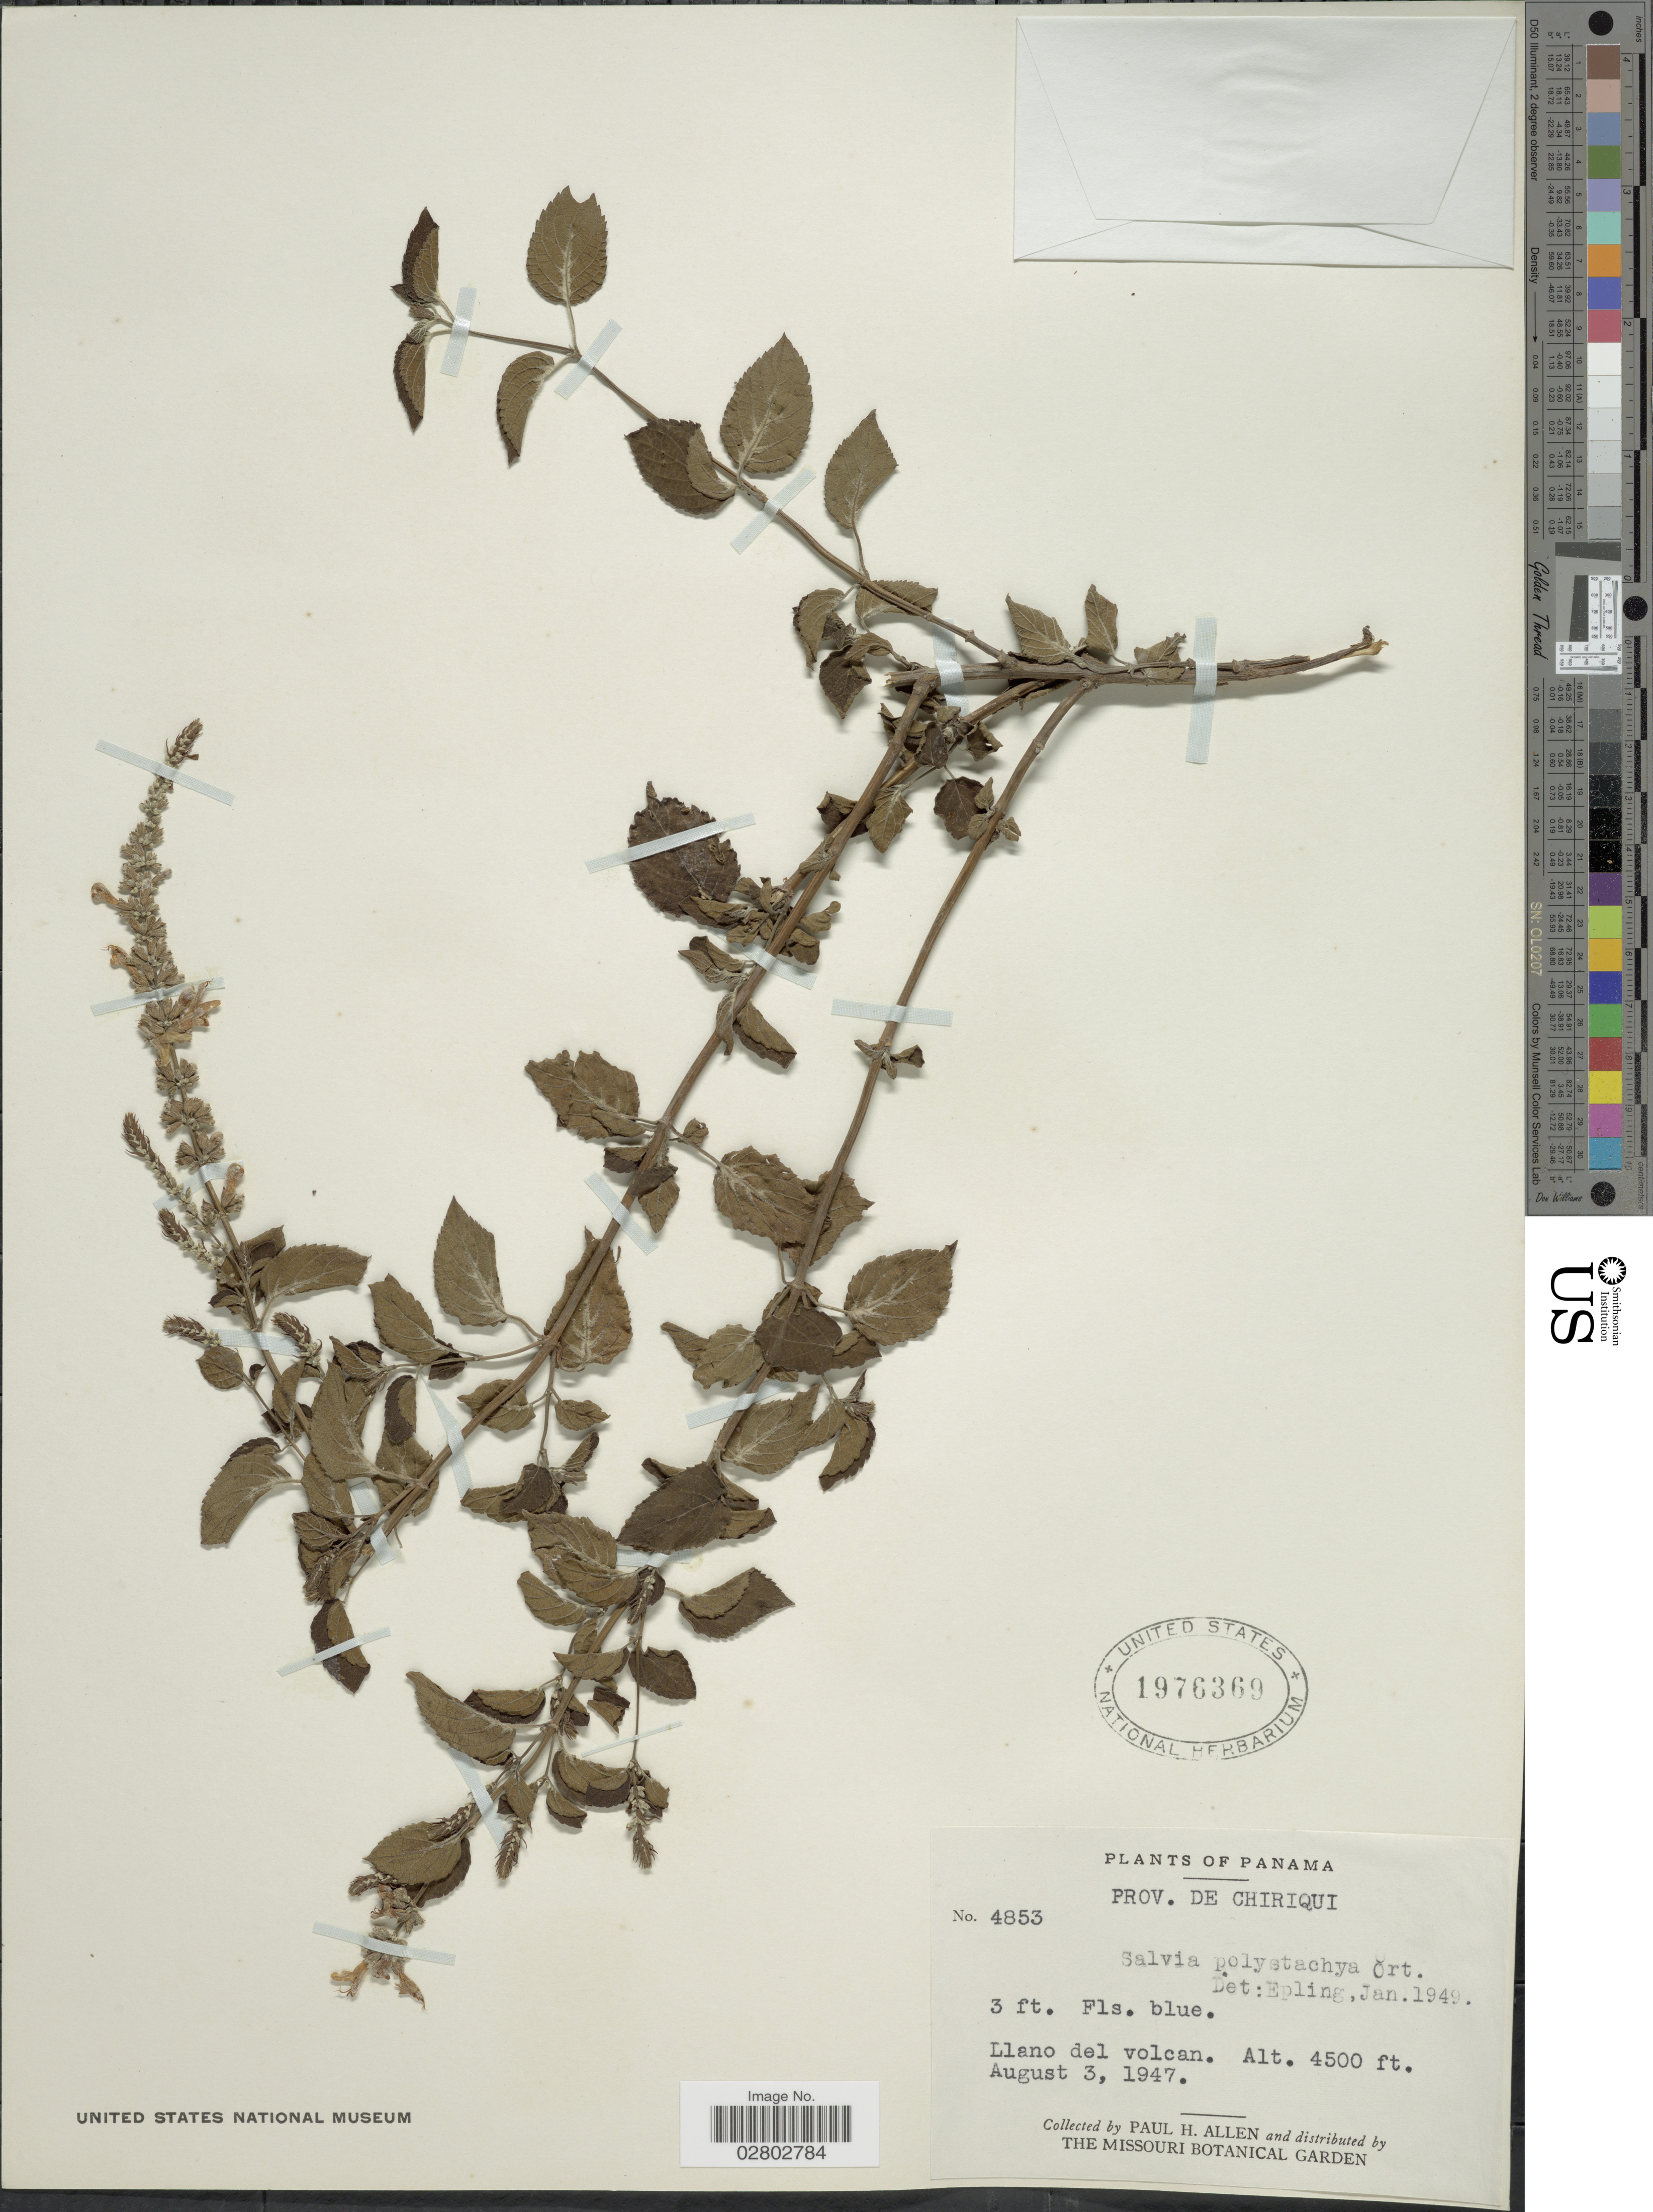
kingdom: Plantae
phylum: Tracheophyta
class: Magnoliopsida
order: Lamiales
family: Lamiaceae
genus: Salvia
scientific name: Salvia polystachya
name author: Cav.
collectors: P. H. Allen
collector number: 4853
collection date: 1947-08-03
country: Panama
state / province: Chiriqui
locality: Prov. de Chiriqui, Llano del volcan.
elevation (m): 1372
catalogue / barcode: US 1976369